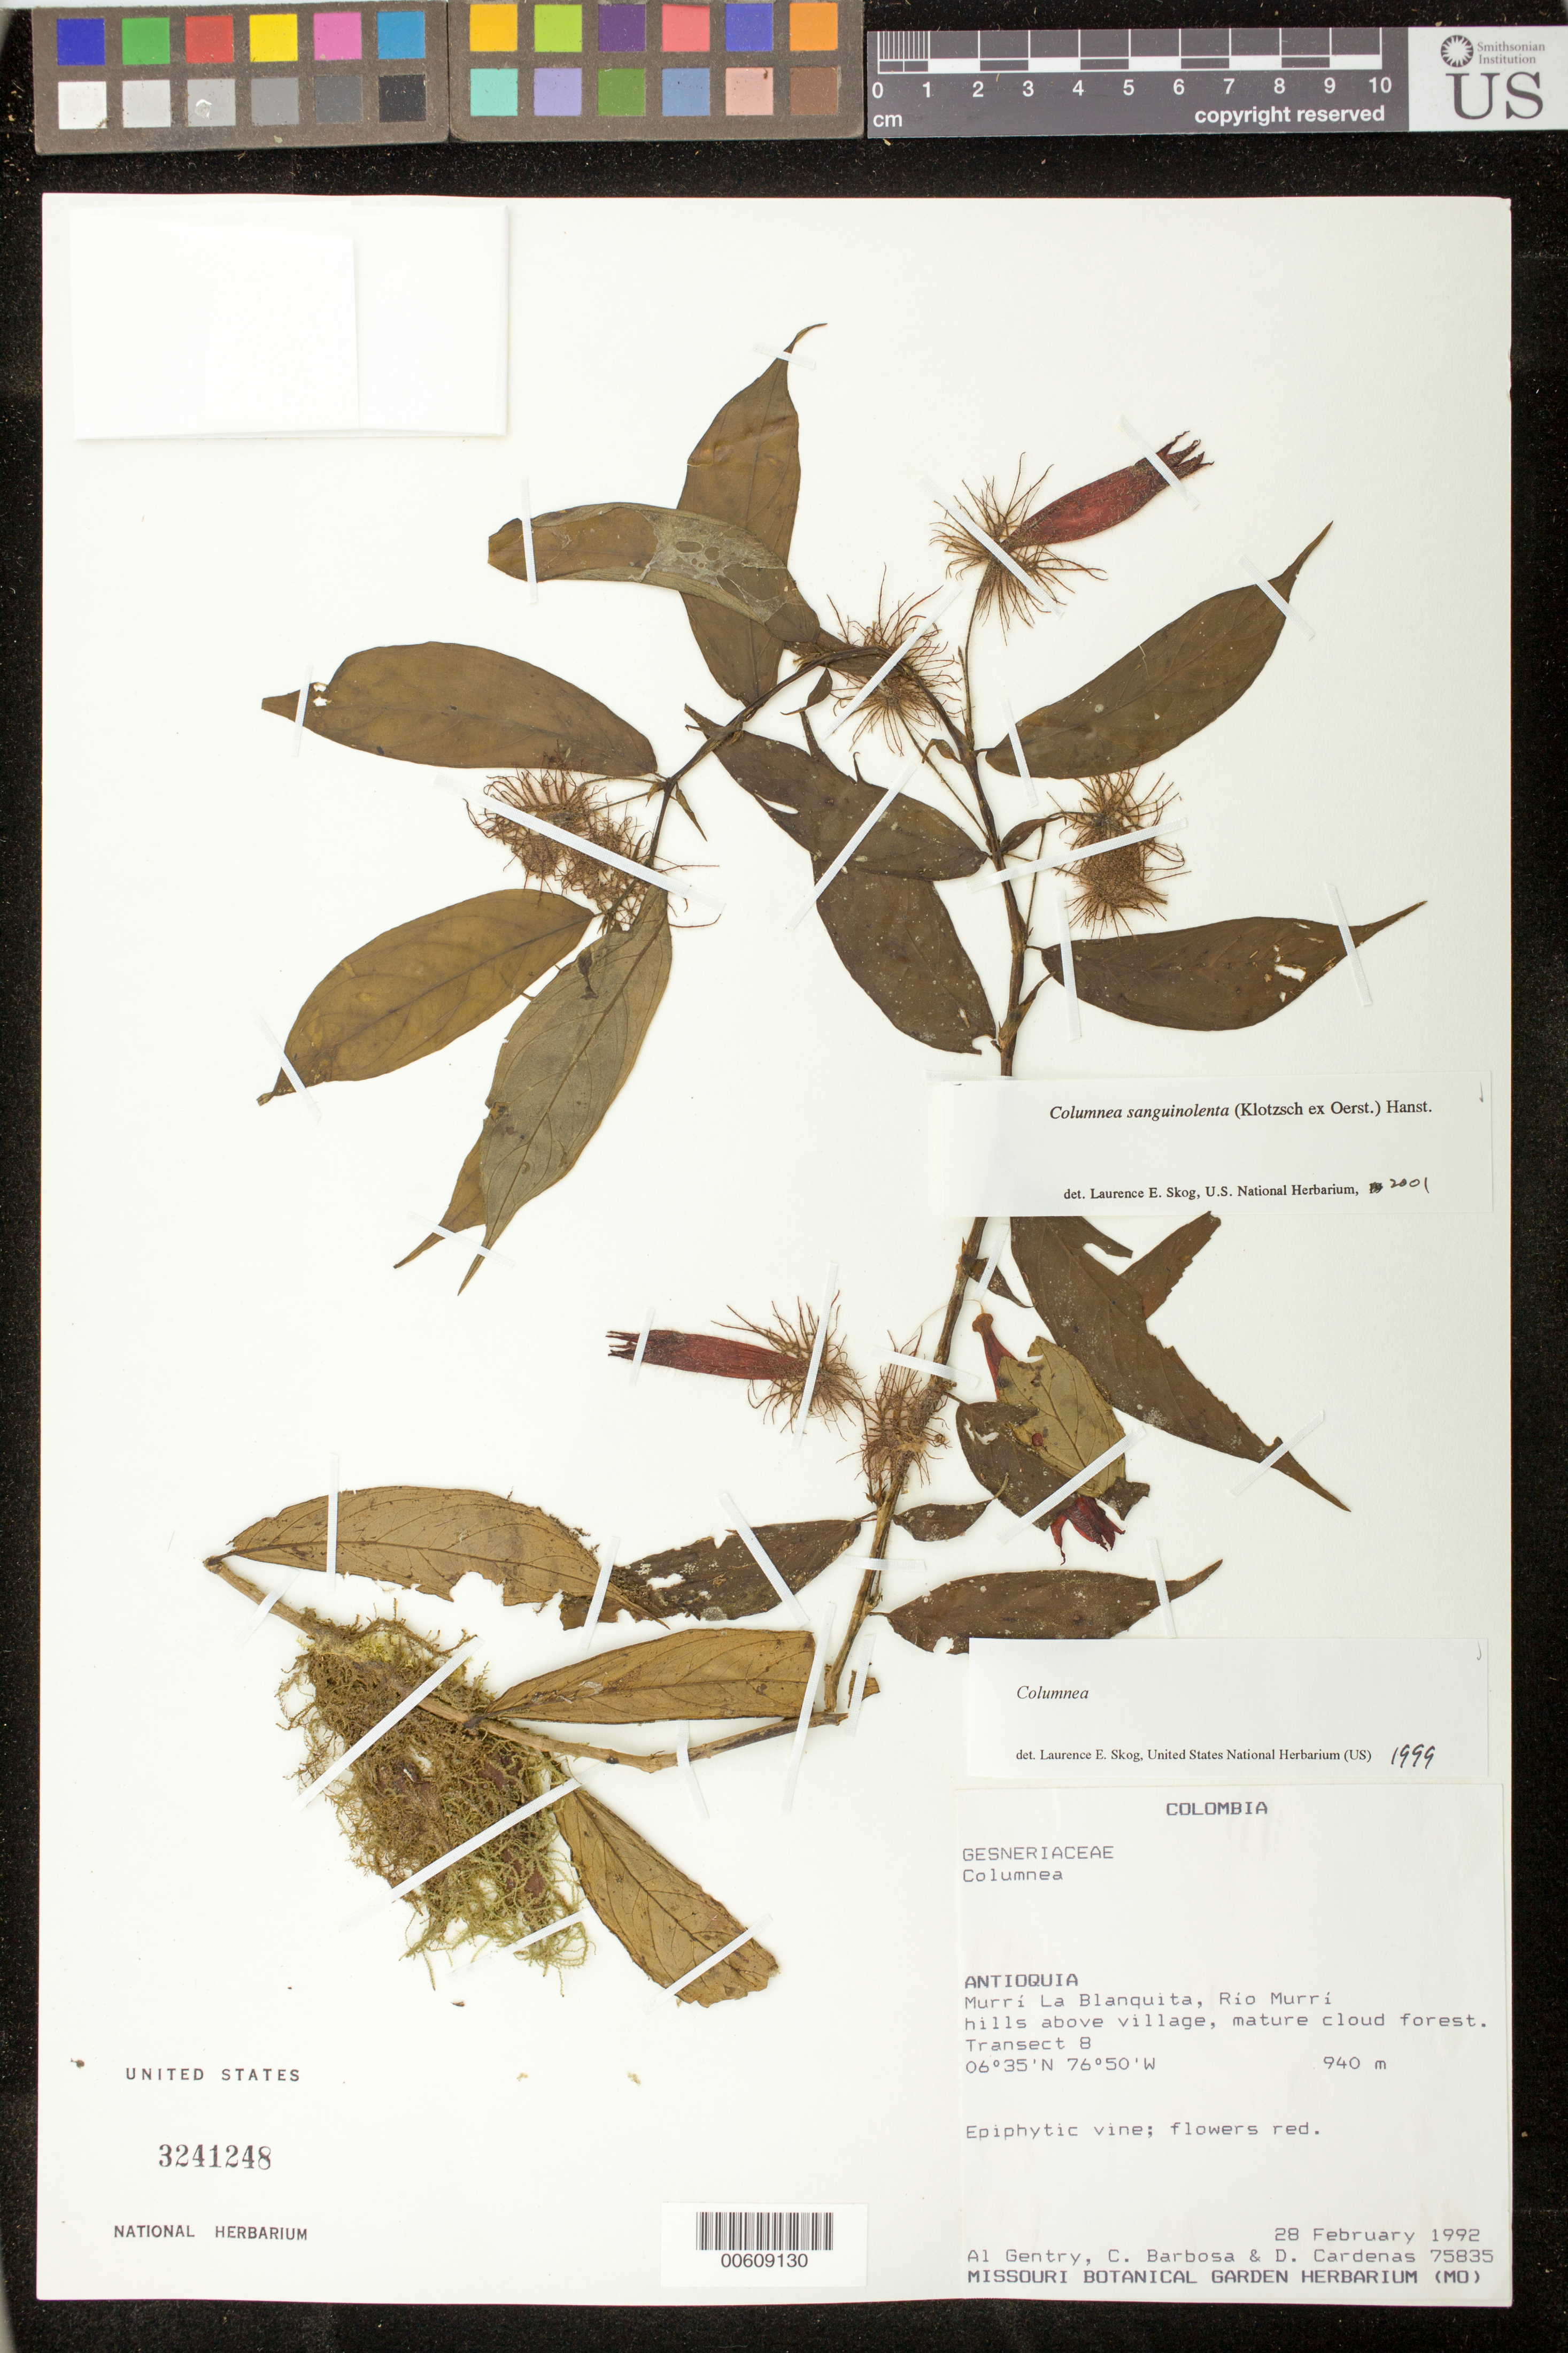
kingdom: Plantae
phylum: Tracheophyta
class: Magnoliopsida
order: Lamiales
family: Gesneriaceae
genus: Columnea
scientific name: Columnea sanguinolenta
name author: (Klotzsch ex Oerst.) Hanst.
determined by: Skog, Laurence E.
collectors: A. H. Gentry, C. E. Barbosa & D. Cardenas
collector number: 75835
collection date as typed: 28 Feb 1992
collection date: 1992-02-28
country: Colombia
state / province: Antioquia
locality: Murrí La Blanquita, Río Murrí, hills above village, Transect 8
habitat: Mature cloud forest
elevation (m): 940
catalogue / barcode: US 3241248